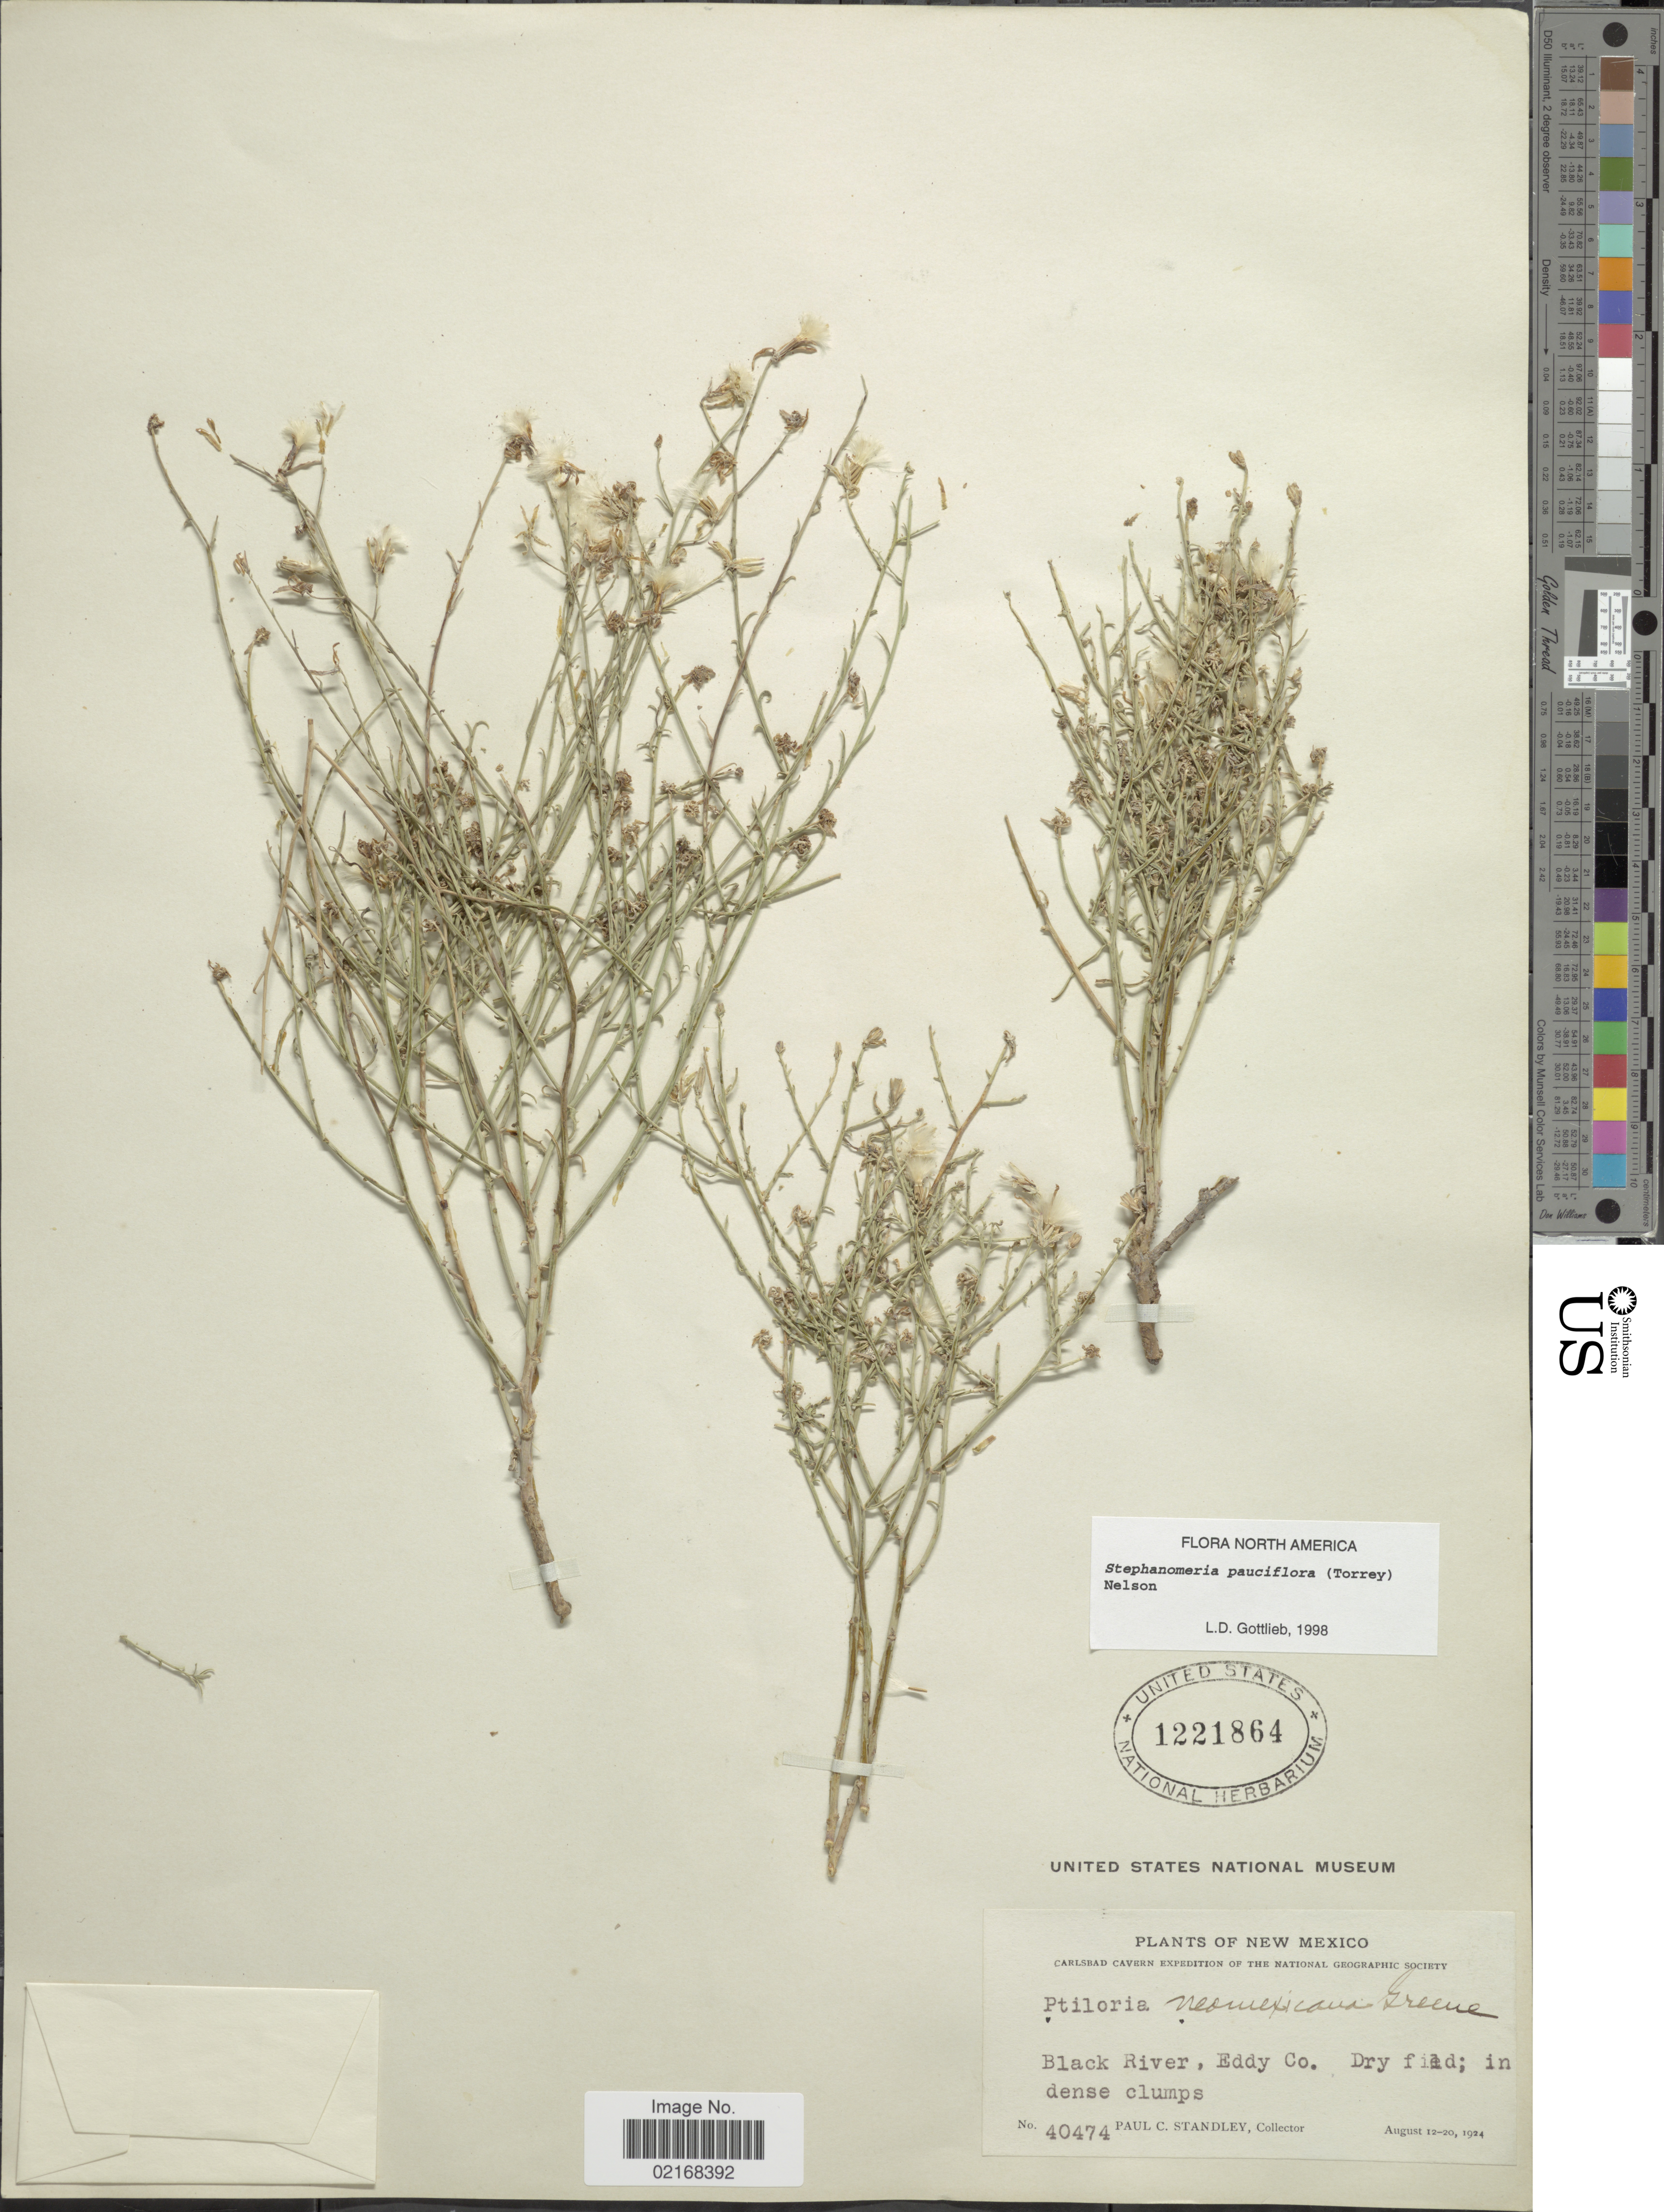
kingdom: Plantae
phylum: Tracheophyta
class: Magnoliopsida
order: Asterales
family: Asteraceae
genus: Stephanomeria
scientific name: Stephanomeria pauciflora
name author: (Torr.) A. Nelson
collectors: P. C. Standley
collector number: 40474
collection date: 1924-08-12/1924-08-20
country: United States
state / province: New Mexico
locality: Black River, Eddy Co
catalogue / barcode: US 1221864